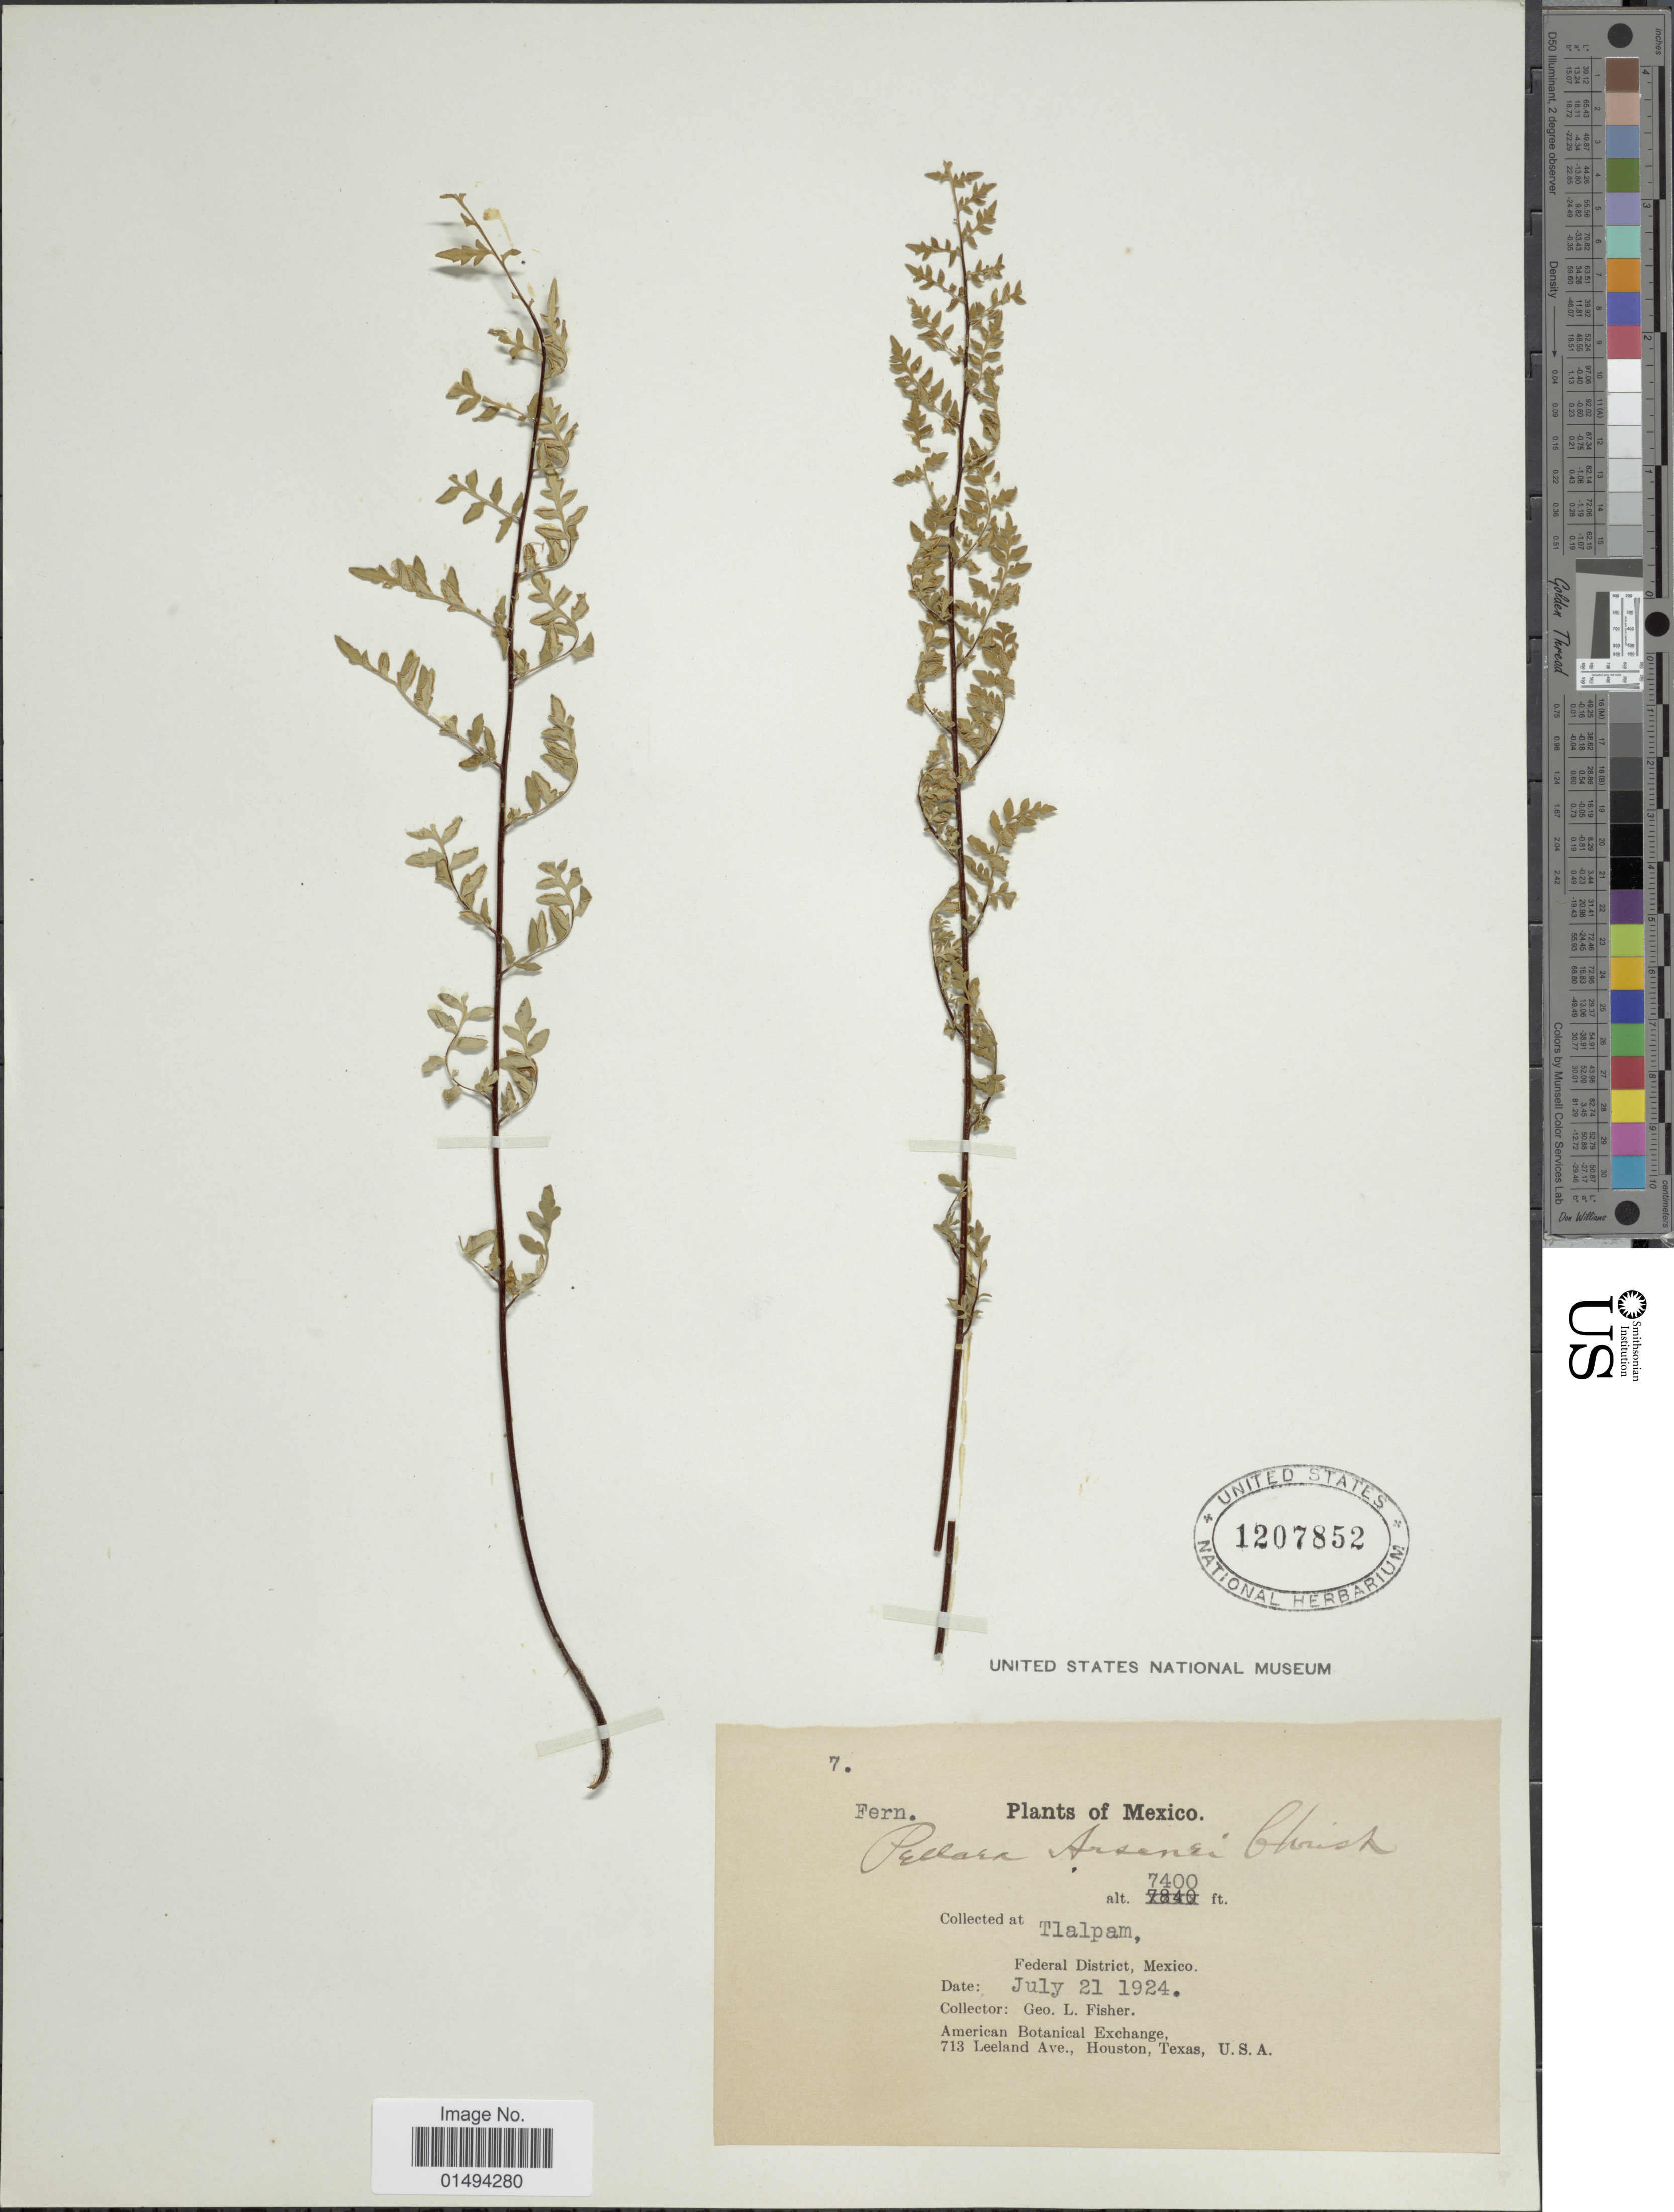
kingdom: Plantae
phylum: Tracheophyta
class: Polypodiopsida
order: Polypodiales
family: Pteridaceae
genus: Myriopteris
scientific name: Myriopteris allosuroides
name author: (Mett.) Grusz & Windham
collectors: G. L. Fisher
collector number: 7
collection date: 1924-07-21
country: Mexico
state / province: Distrito Federal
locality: Tlalpam, Federal District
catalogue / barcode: US 1207852